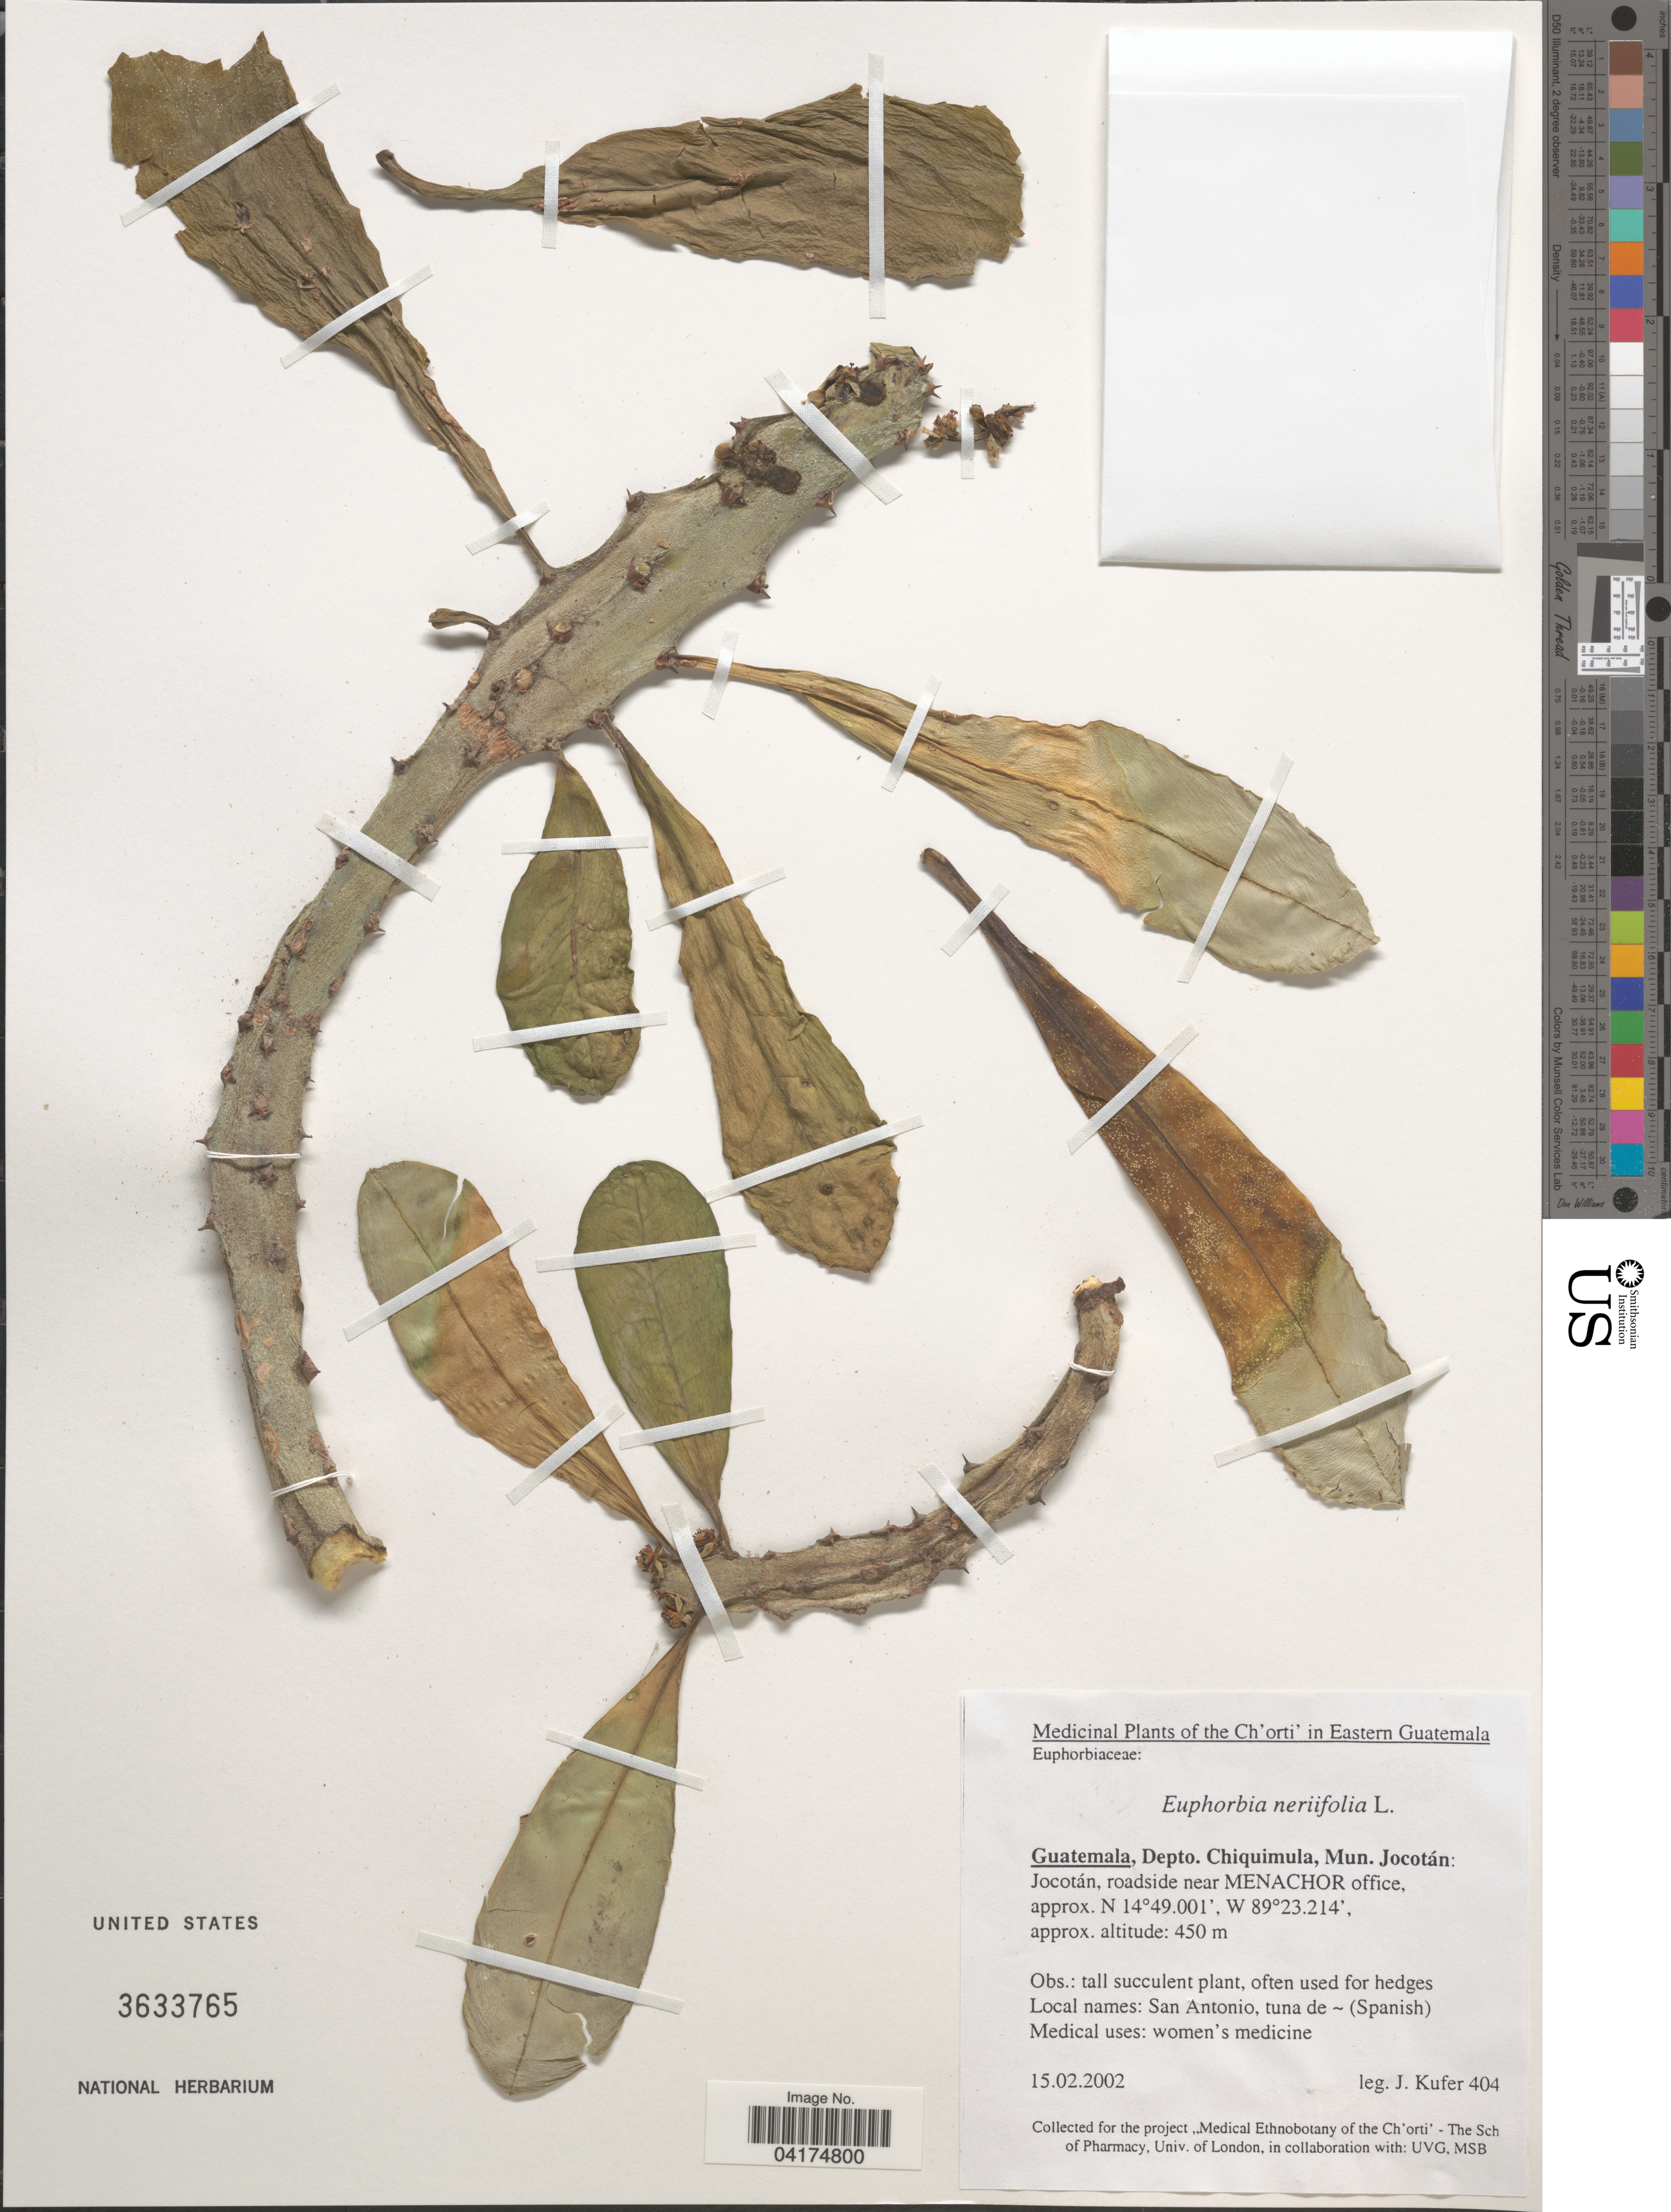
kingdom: Plantae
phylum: Tracheophyta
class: Magnoliopsida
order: Malpighiales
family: Euphorbiaceae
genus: Euphorbia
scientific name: Euphorbia neriifolia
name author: L.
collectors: J. Kufer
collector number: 404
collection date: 2002-02-15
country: Guatemala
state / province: Chiquimula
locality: Depto. Chiquimula, Mun. Jocotán: Jocotán, roadside near MENACHOR office.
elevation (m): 450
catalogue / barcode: US 3633765